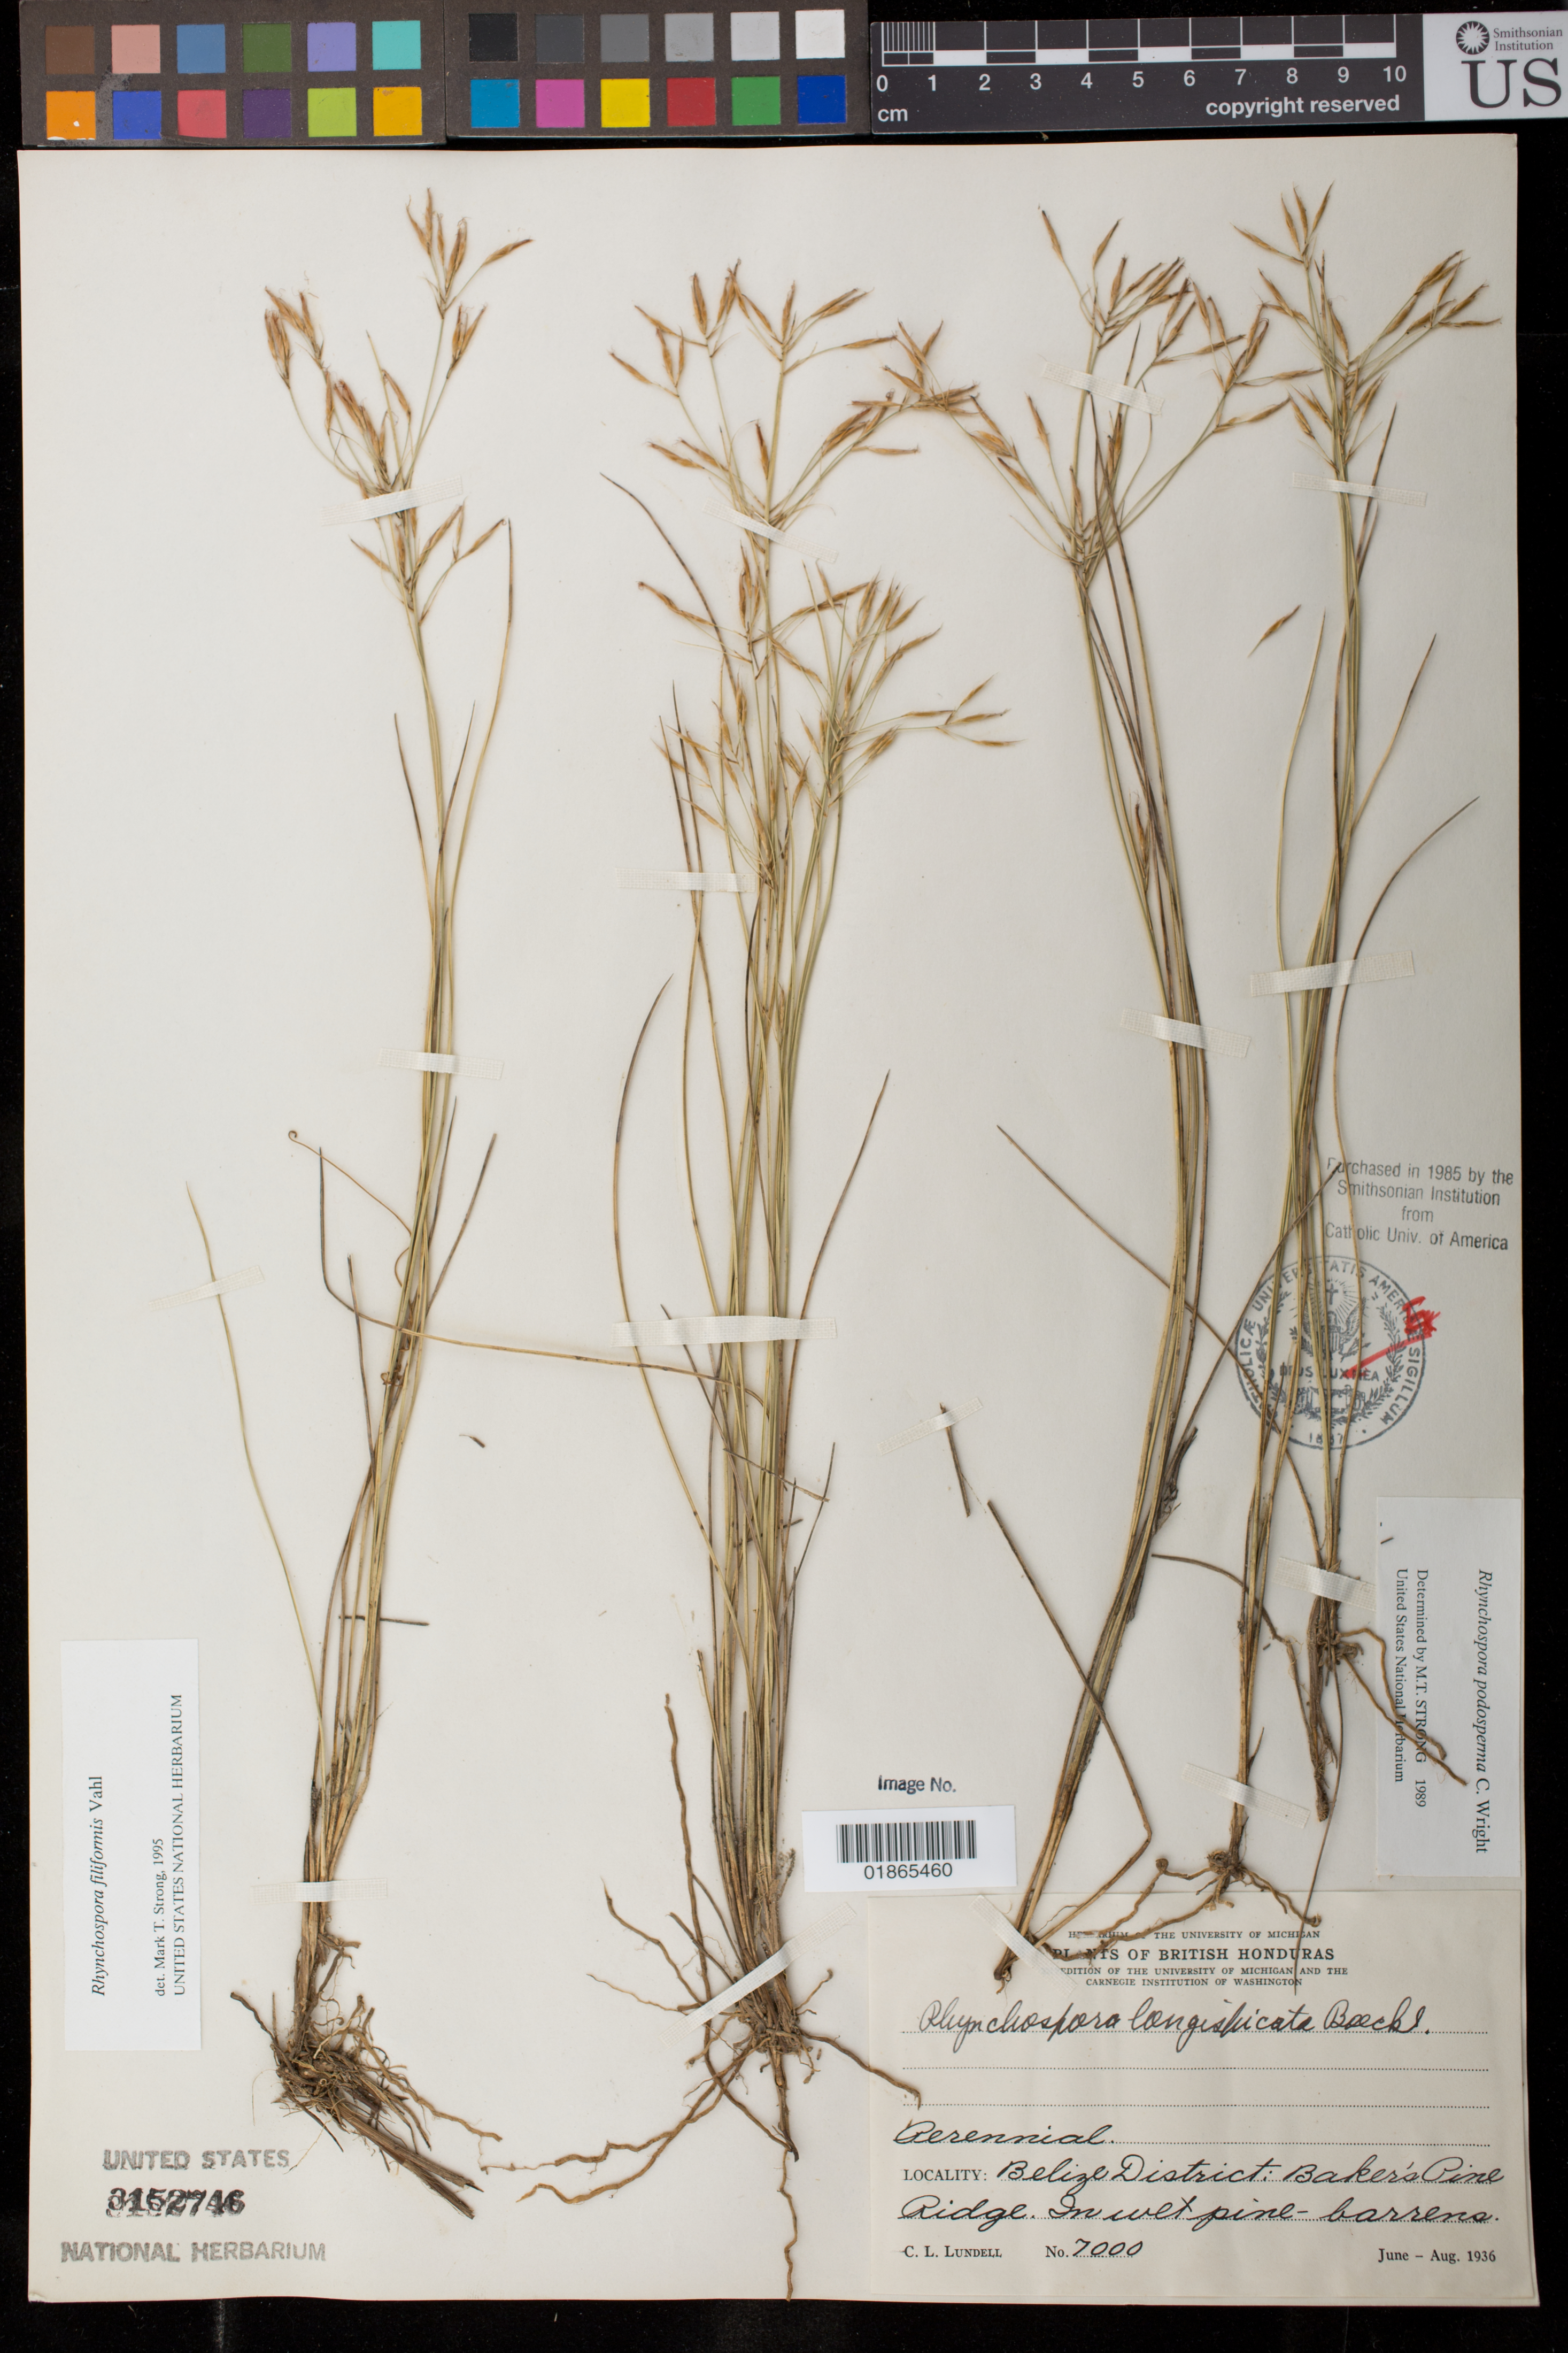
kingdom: Plantae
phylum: Tracheophyta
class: Liliopsida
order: Poales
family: Cyperaceae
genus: Rhynchospora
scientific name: Rhynchospora filiformis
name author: Vahl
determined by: Strong, M. T., (US), Smithsonian Institution - National Museum of Natural History (UNITED STATES)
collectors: C. L. Lundell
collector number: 7000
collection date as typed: Jun 1936 to -- Aug 1936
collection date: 1936-06/1936-08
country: Belize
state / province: Belize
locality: Baker's Pine Ridge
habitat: In wet pine-barrens.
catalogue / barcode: US 3152746